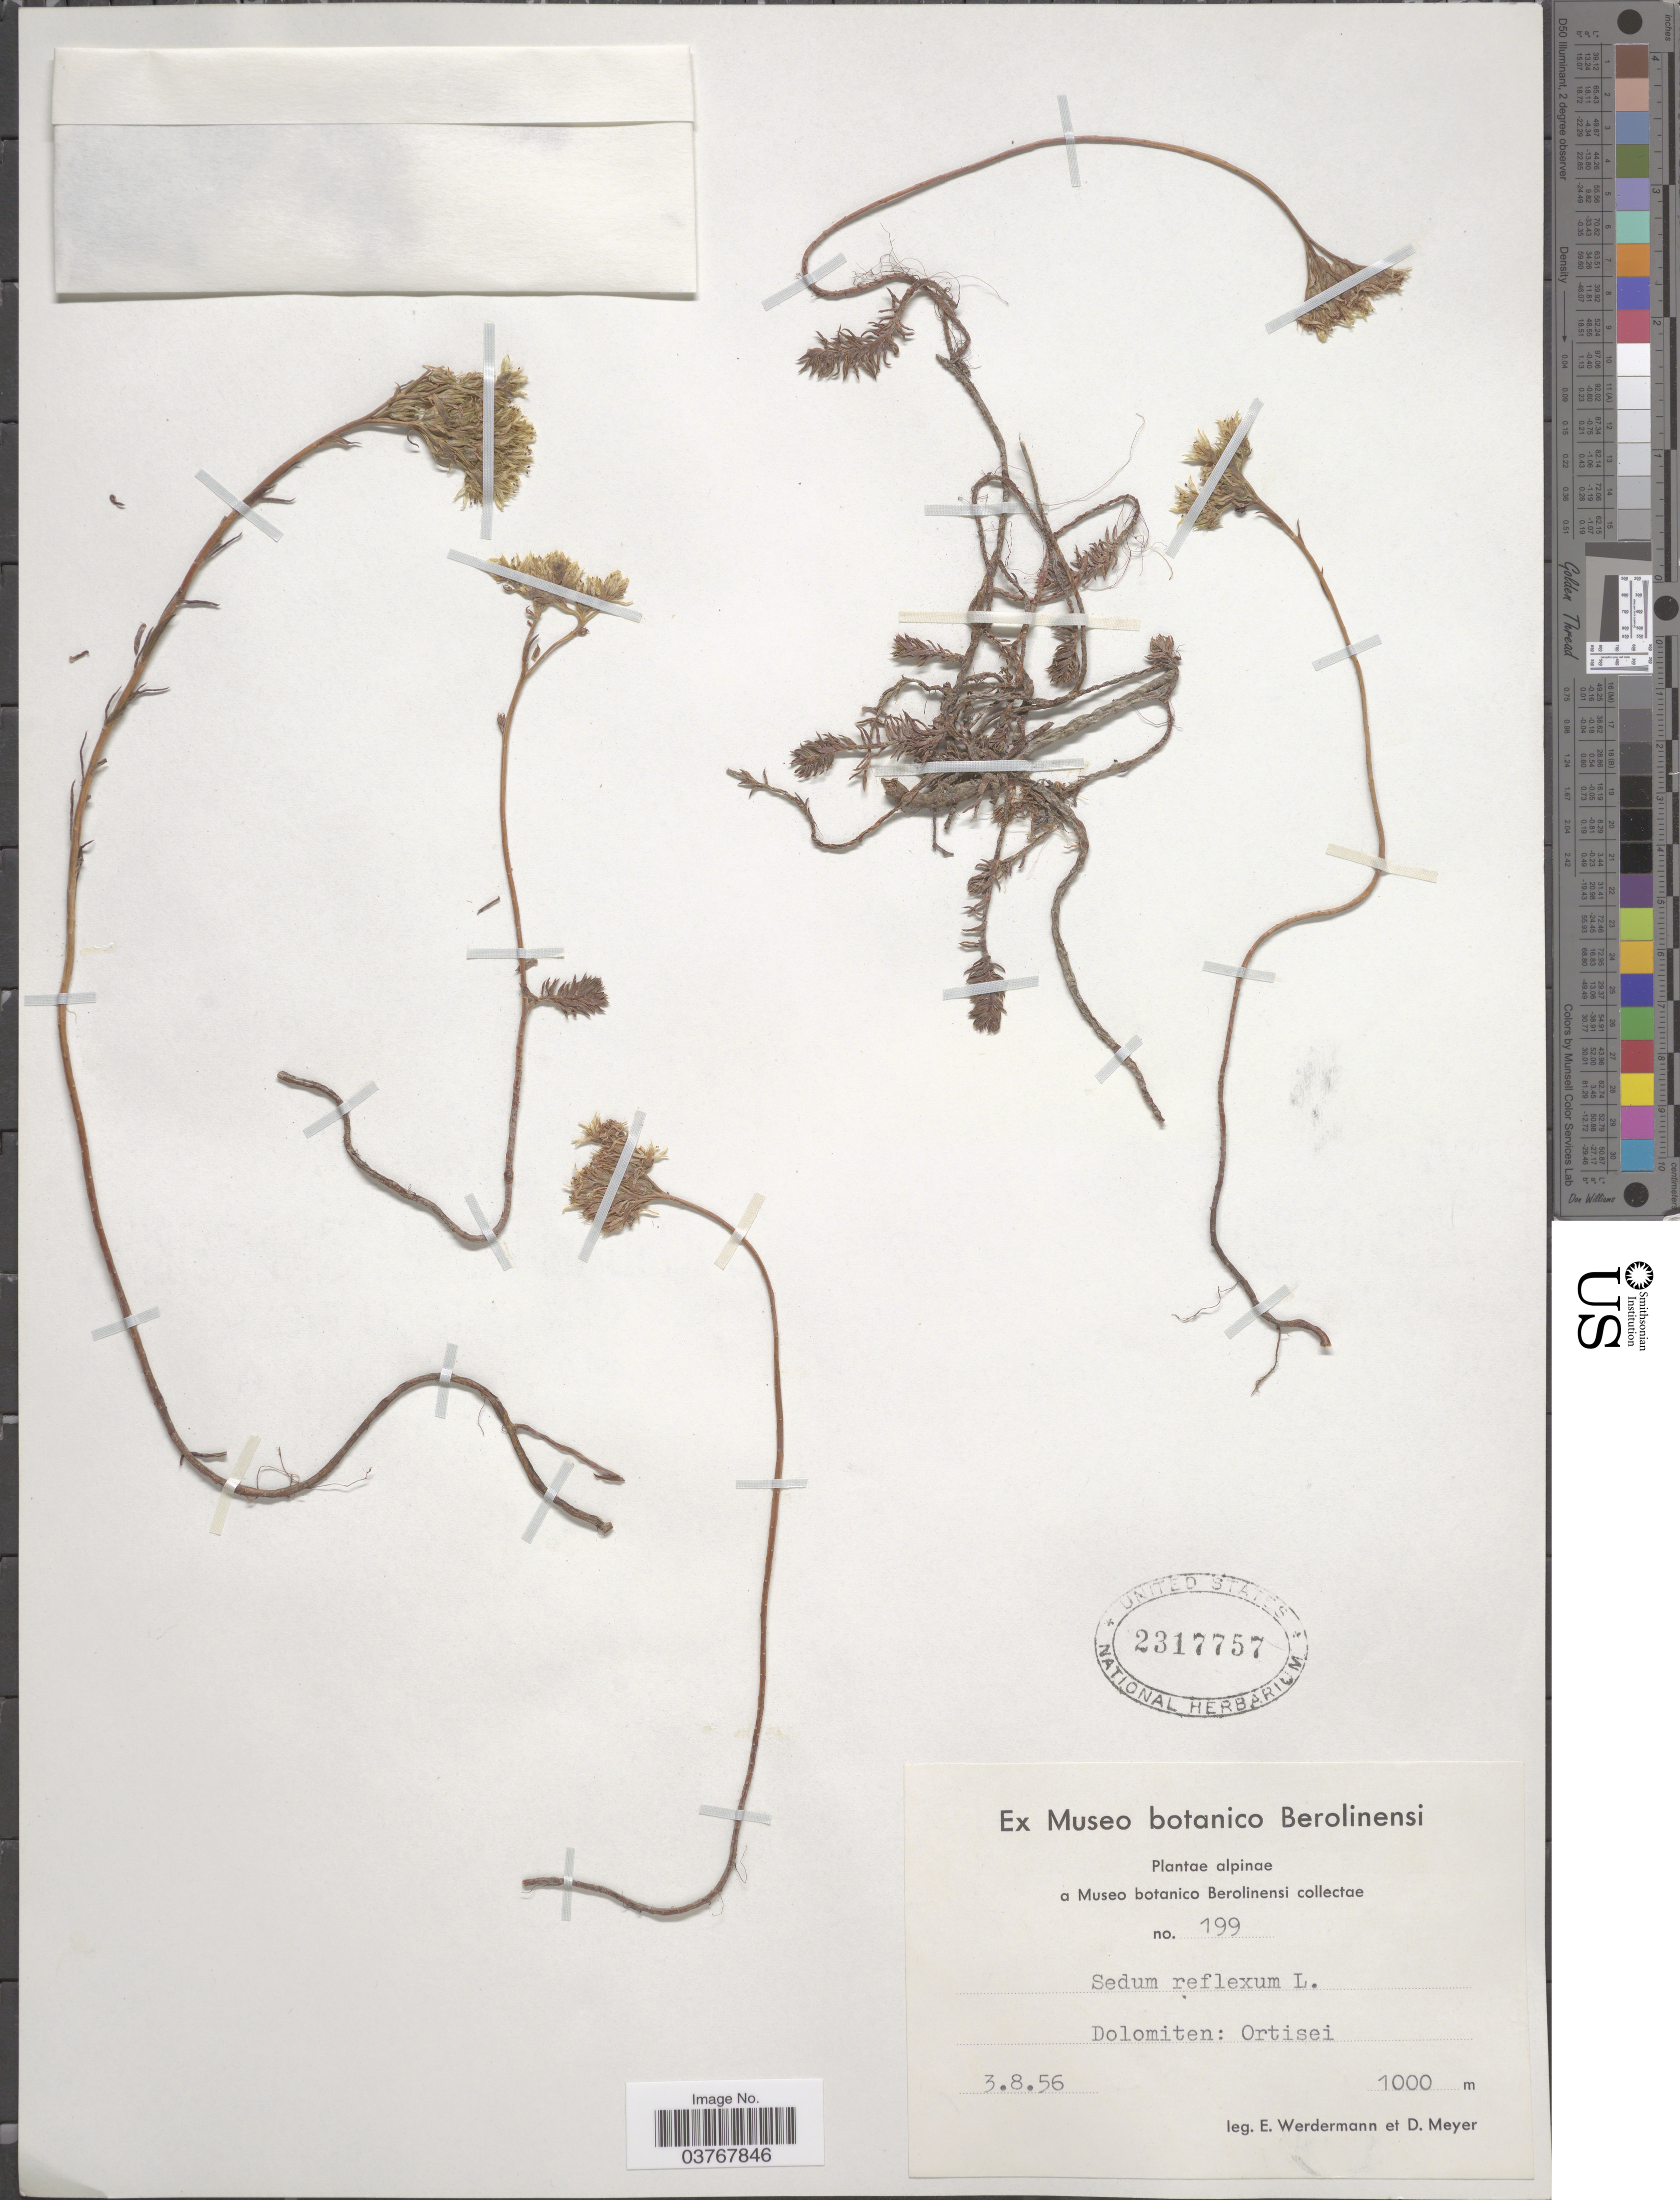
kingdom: Plantae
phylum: Tracheophyta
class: Magnoliopsida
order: Saxifragales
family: Crassulaceae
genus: Petrosedum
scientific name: Petrosedum rupestre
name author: (L.) P.V. Heath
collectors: E. Werdermann & D. Meyer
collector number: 199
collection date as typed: Transcribed d/m/y: 3/8/56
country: Italy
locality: Dolomiten: Ortisei.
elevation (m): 1000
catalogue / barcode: US 2317757